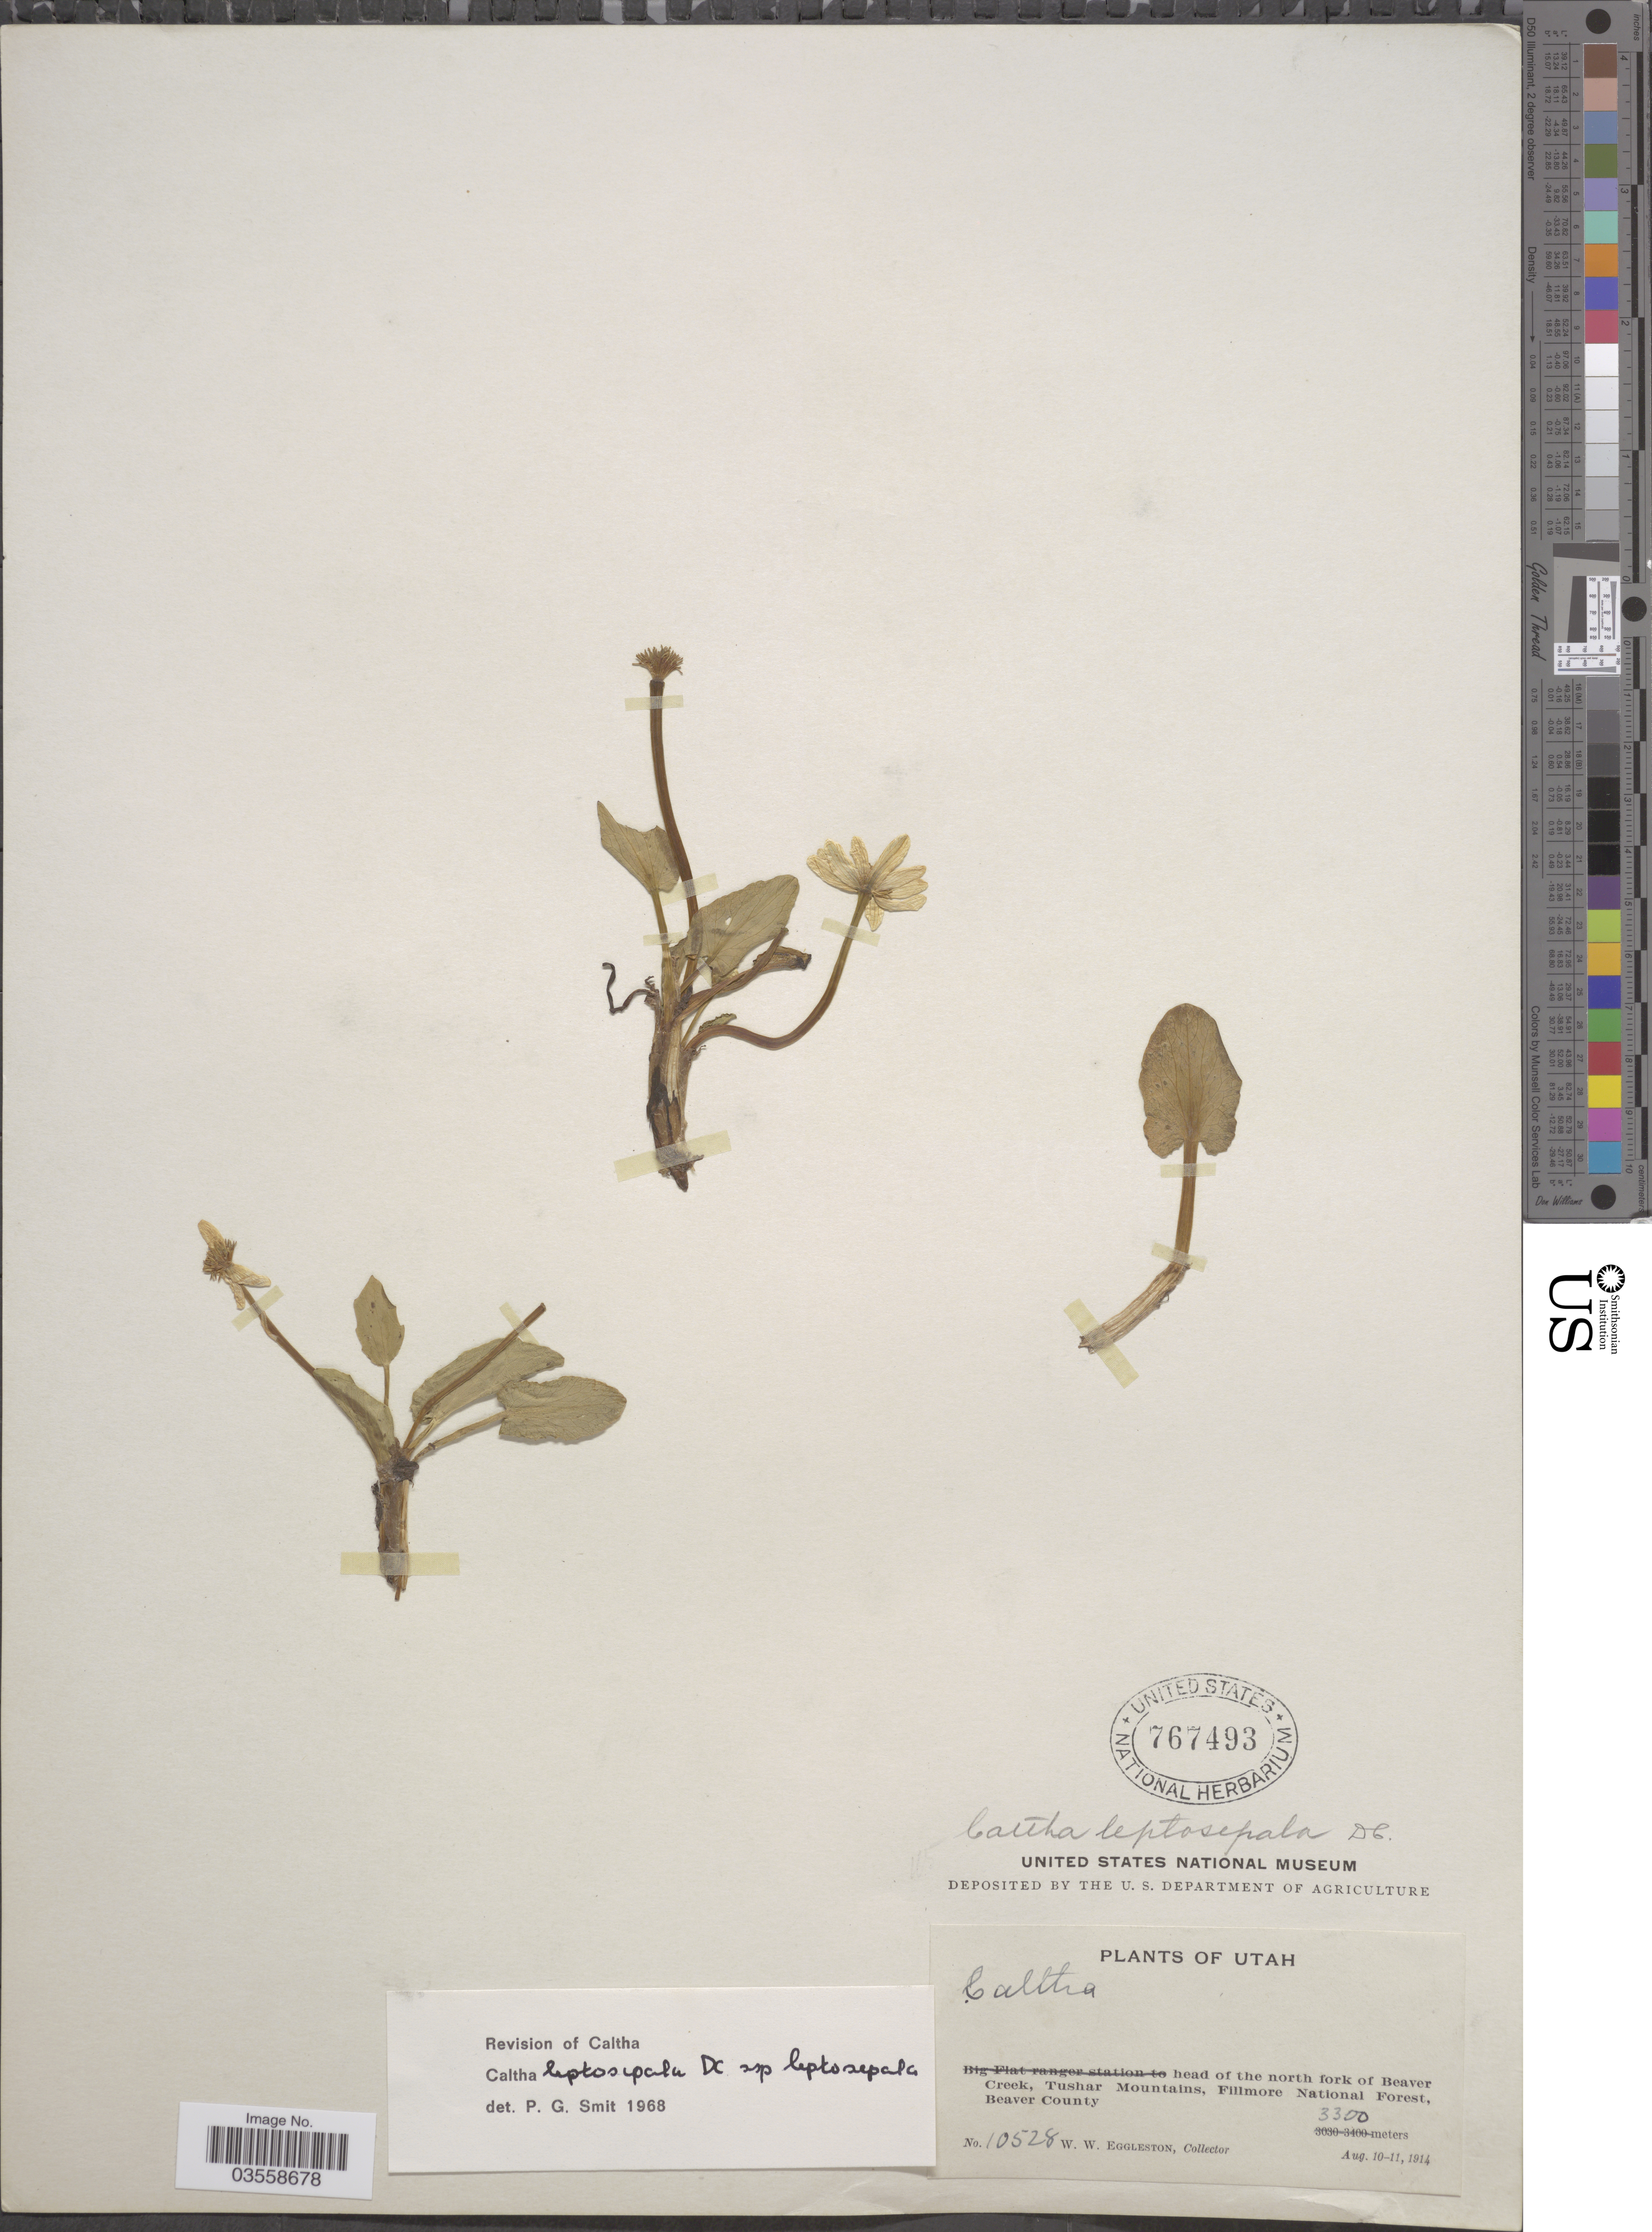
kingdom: Plantae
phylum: Tracheophyta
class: Magnoliopsida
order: Ranunculales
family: Ranunculaceae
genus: Caltha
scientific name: Caltha leptosepala subsp. leptosepala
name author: DC.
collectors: W. W. Eggleston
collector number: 10528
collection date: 1914-08-10/1914-08-11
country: United States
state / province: Utah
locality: Head of the north fork of Beaver Creek, Tushar Mountains, Fillmore National Forest, Beaver County.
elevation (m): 3300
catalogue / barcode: US 767493